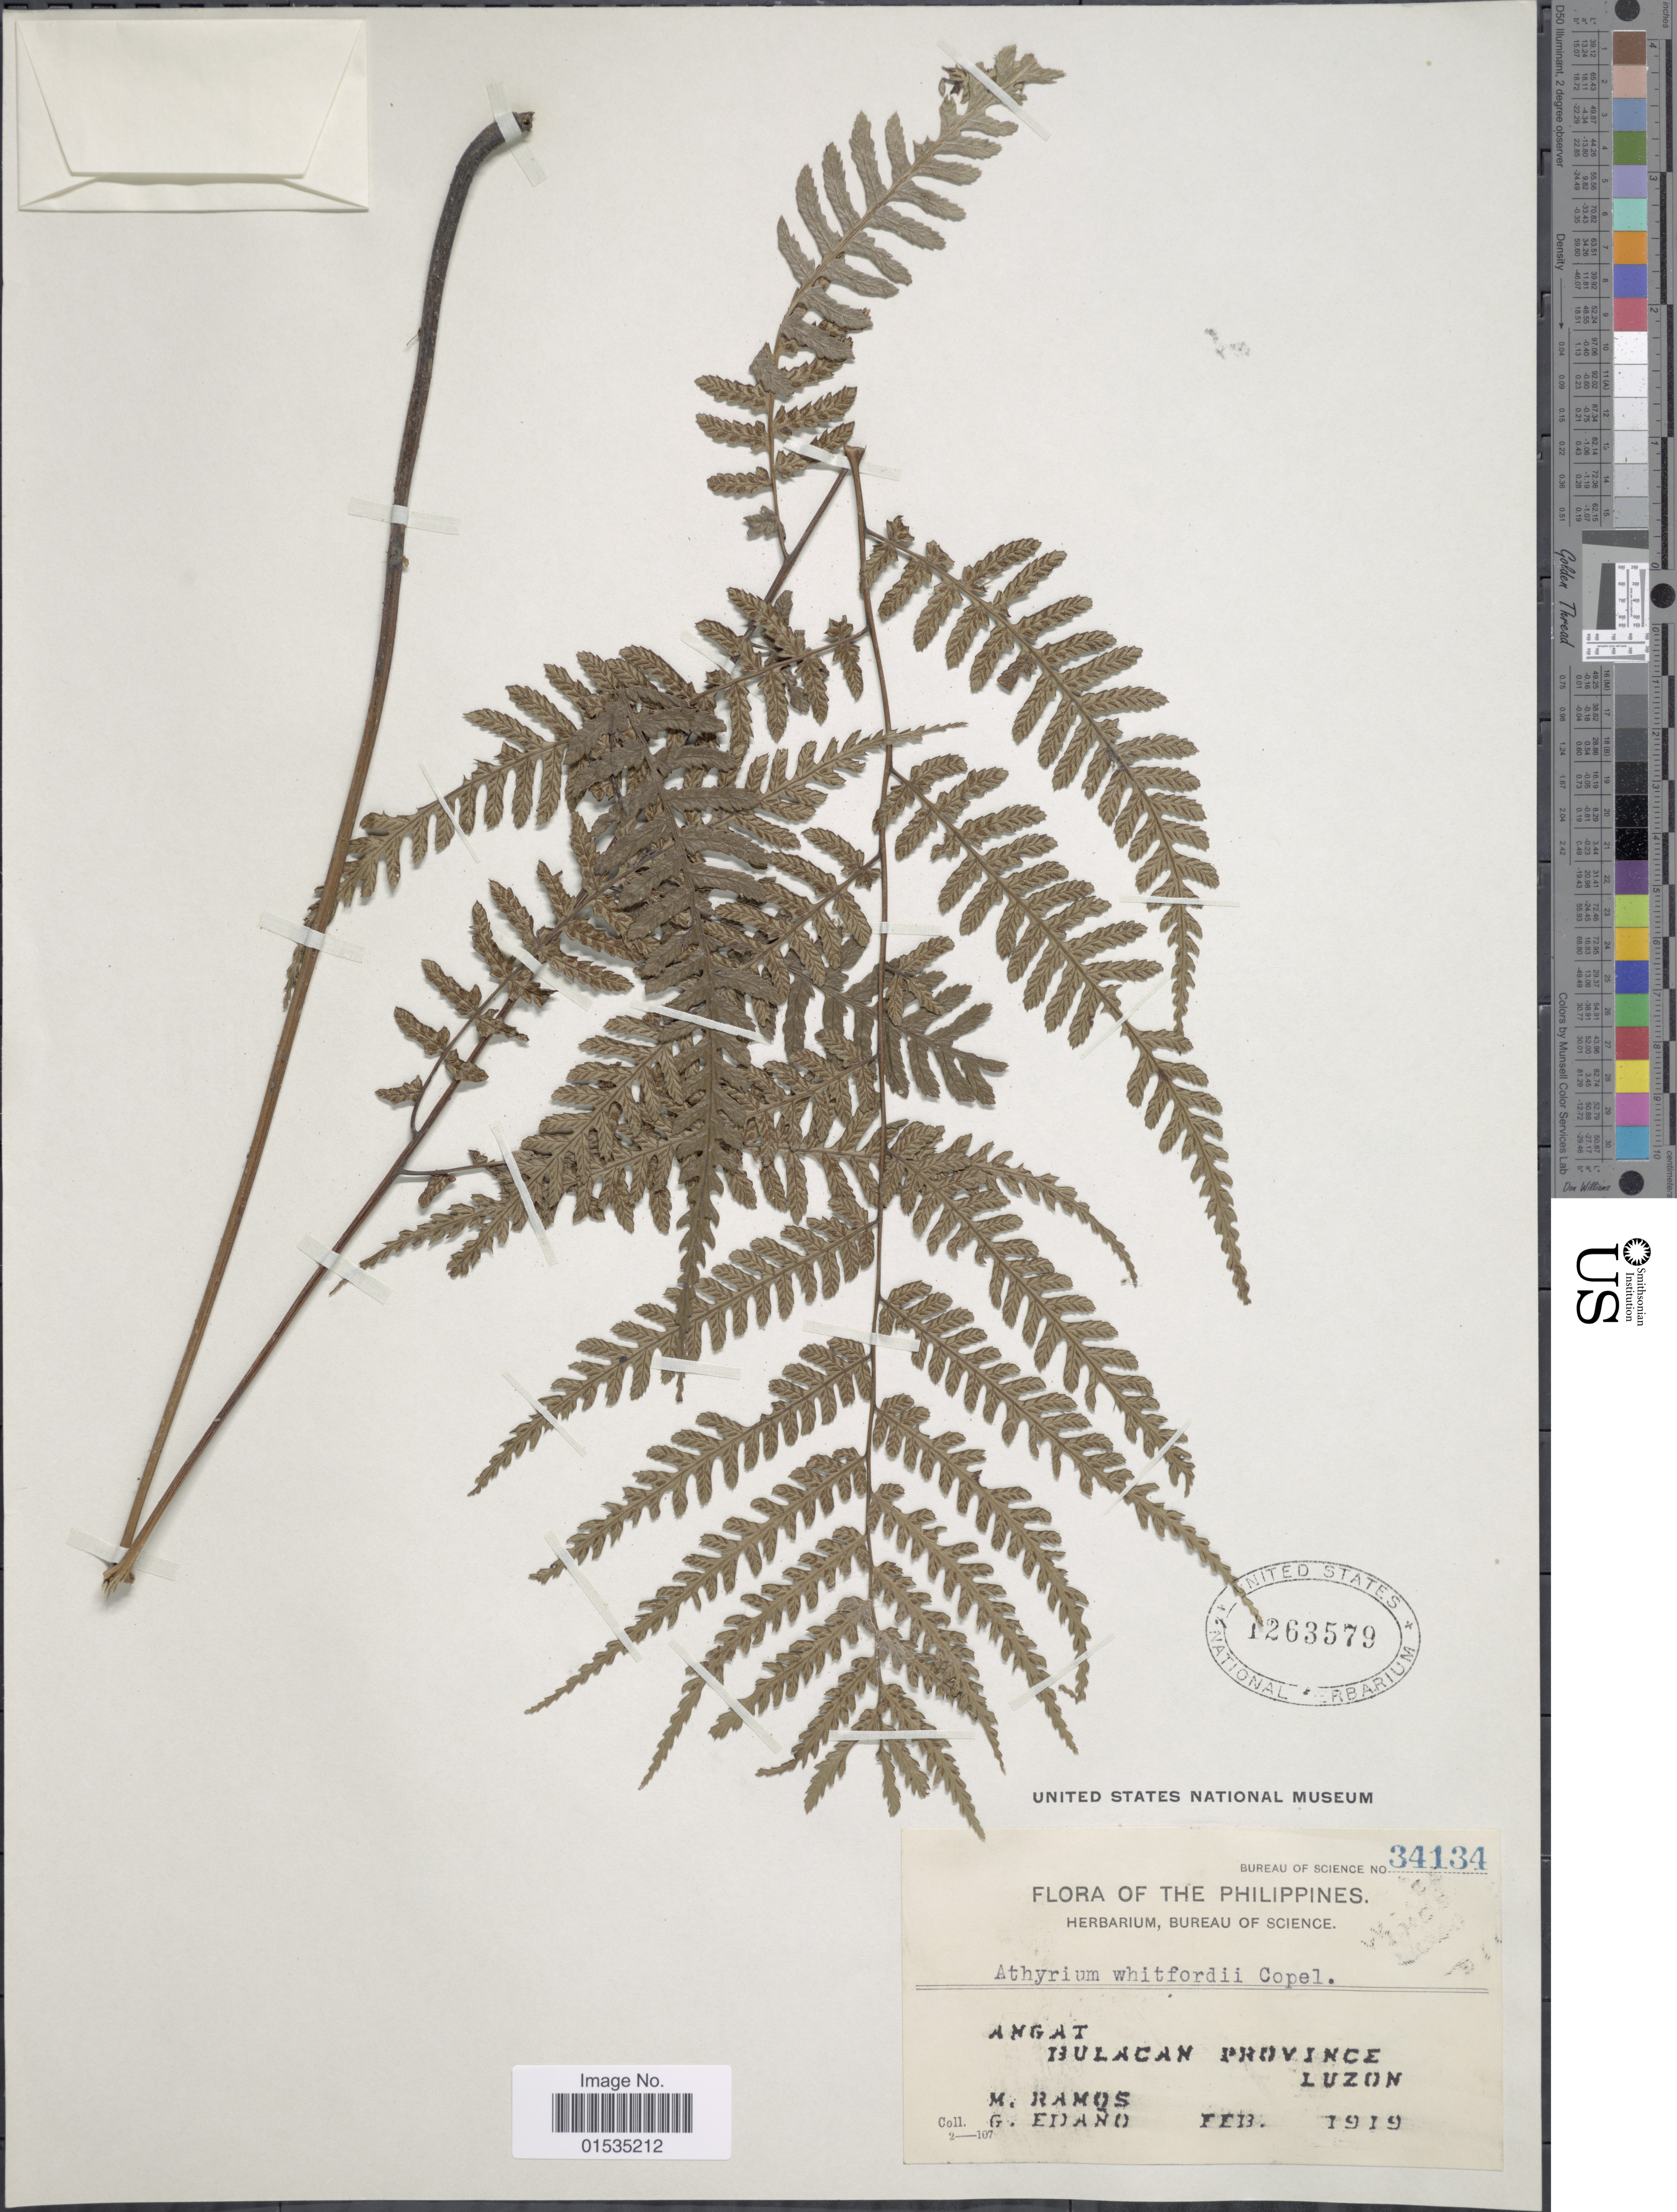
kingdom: Plantae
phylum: Tracheophyta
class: Polypodiopsida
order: Polypodiales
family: Athyriaceae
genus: Diplazium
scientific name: Diplazium whitfordii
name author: Copel.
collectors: M. Ramos & G. Edaño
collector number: Bureau of Science 34134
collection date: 1919-02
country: Philippines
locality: Angat, Bulucan Province, Luzon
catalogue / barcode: US 1263579